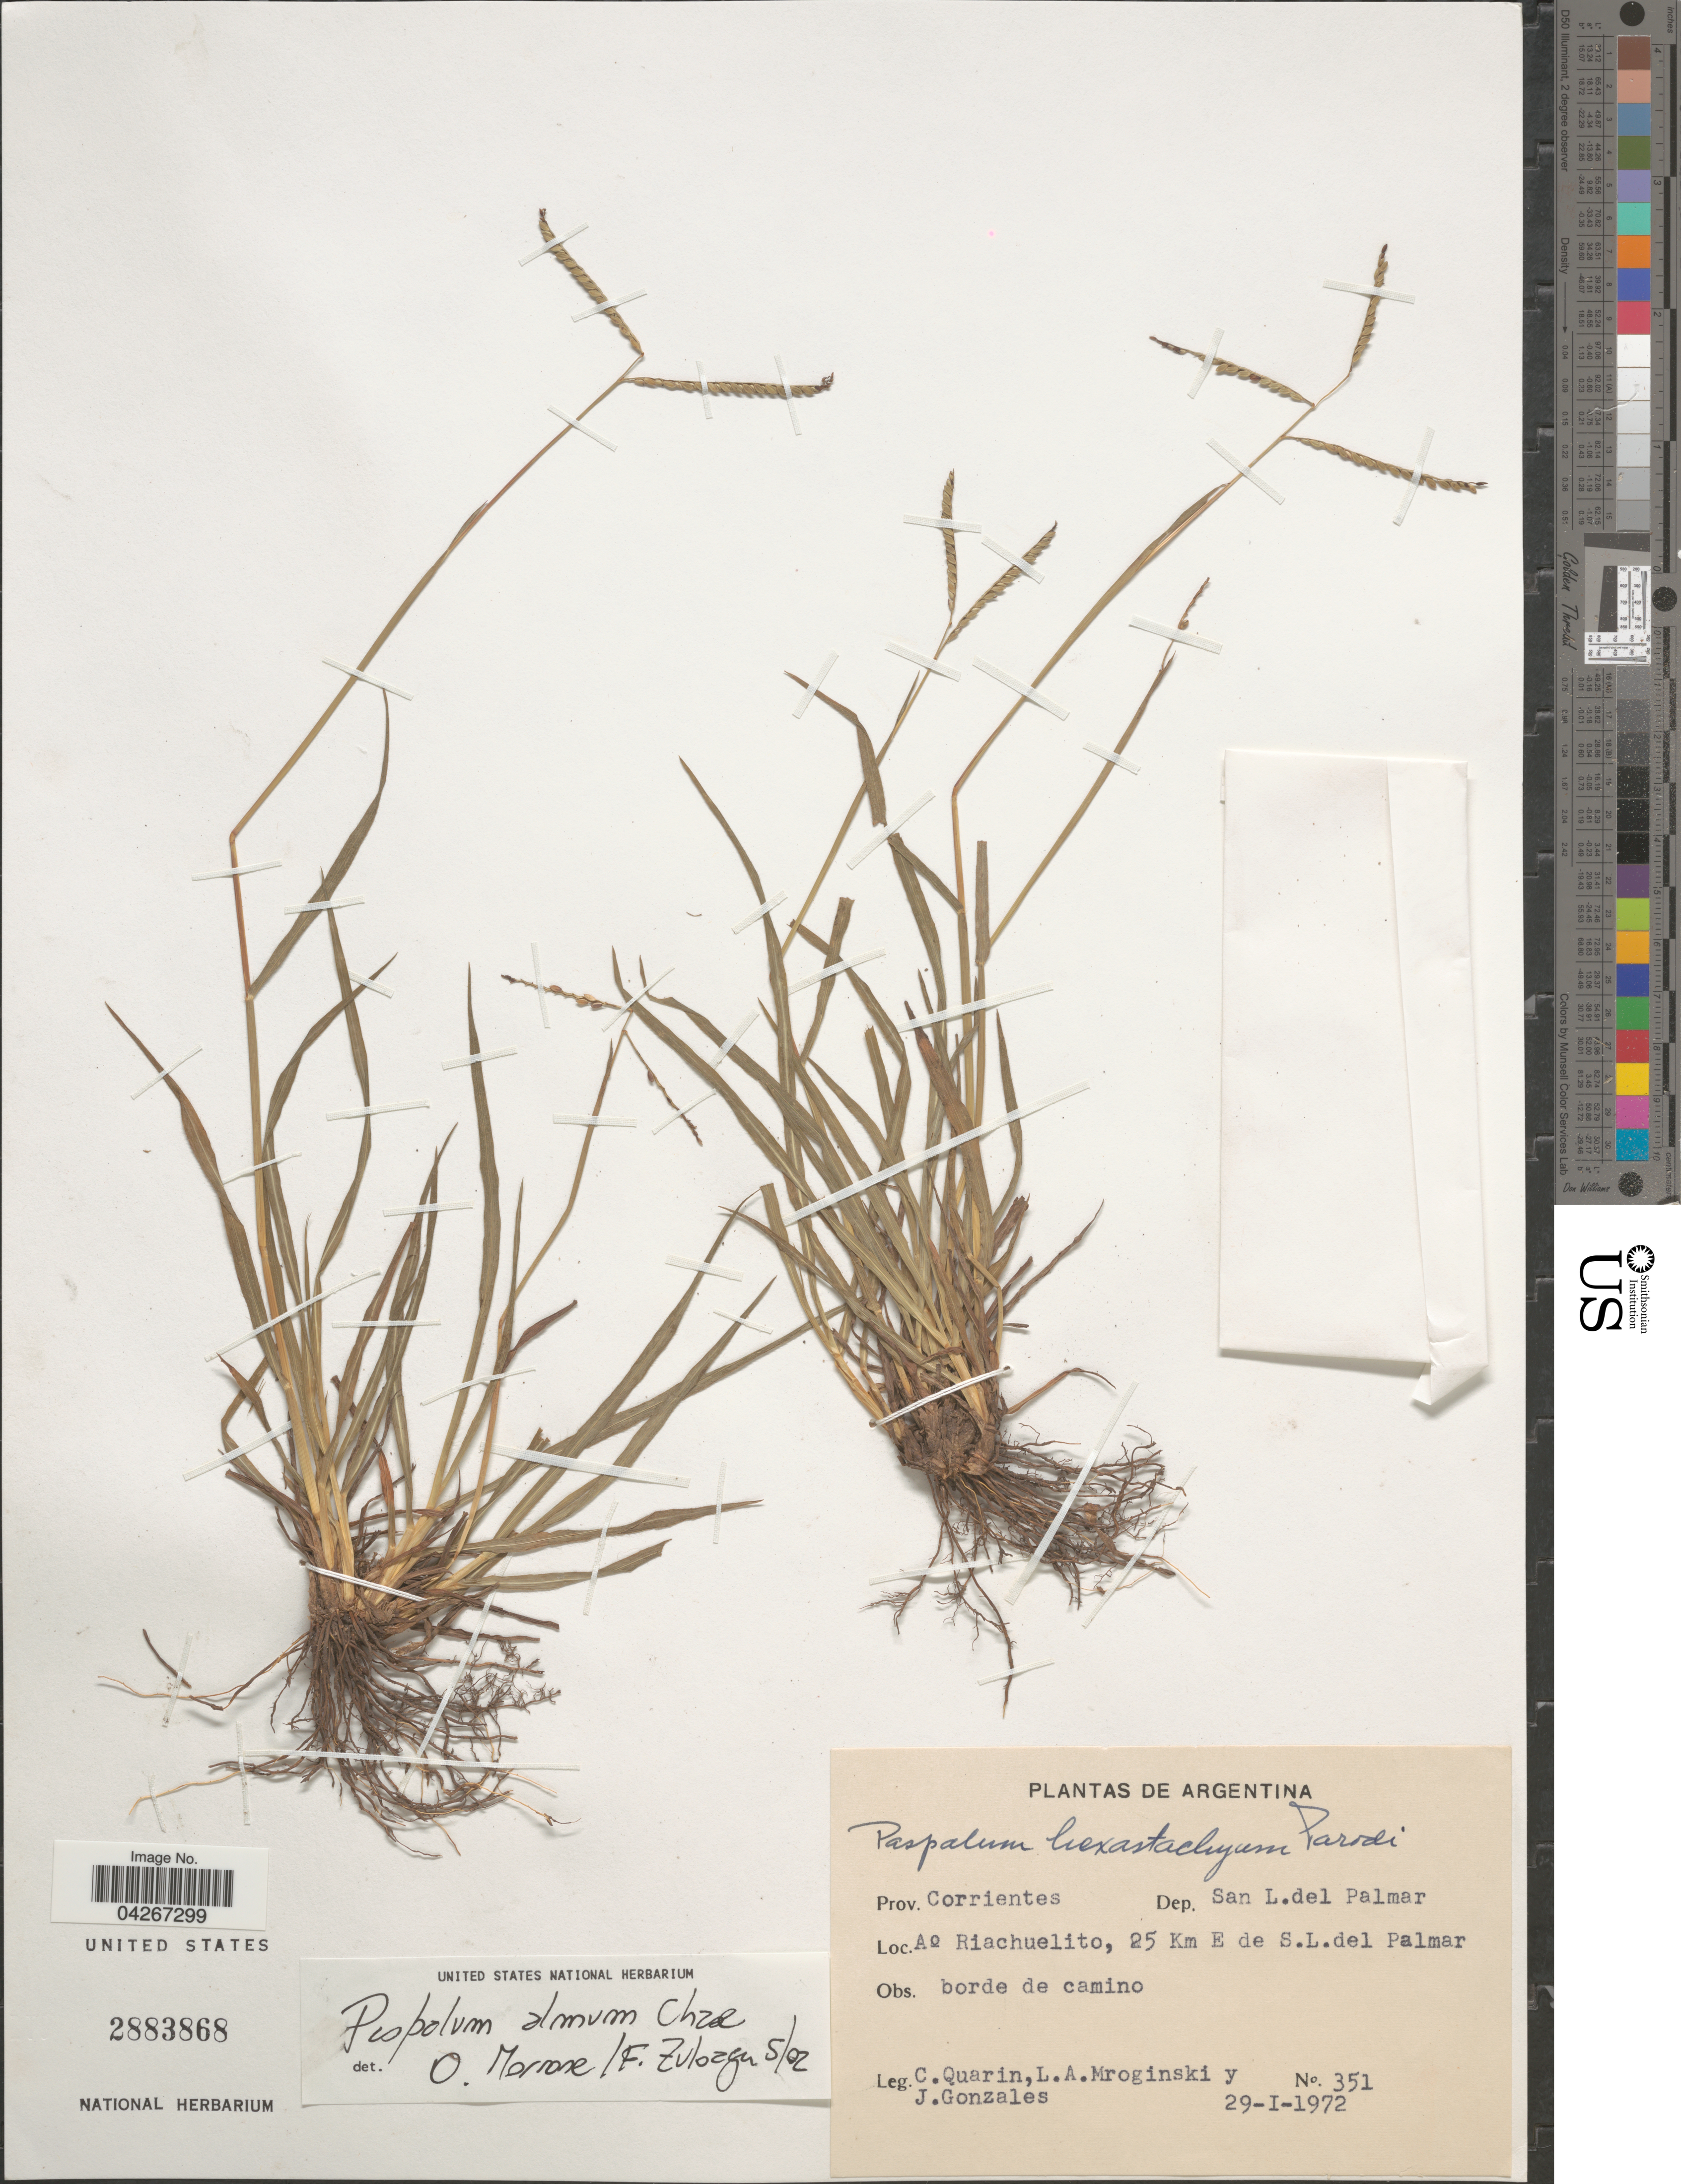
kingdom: Plantae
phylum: Tracheophyta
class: Liliopsida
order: Poales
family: Poaceae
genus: Paspalum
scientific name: Paspalum almum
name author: Chase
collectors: C. Quarin, L. Mroginski & J. Gonzales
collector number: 351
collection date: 1972-01-29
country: Argentina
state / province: Corrientes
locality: Dep. San L.del Palmar. Aº Riachuelito, 25 Km E de S.L.del Palmar.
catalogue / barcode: US 2883868